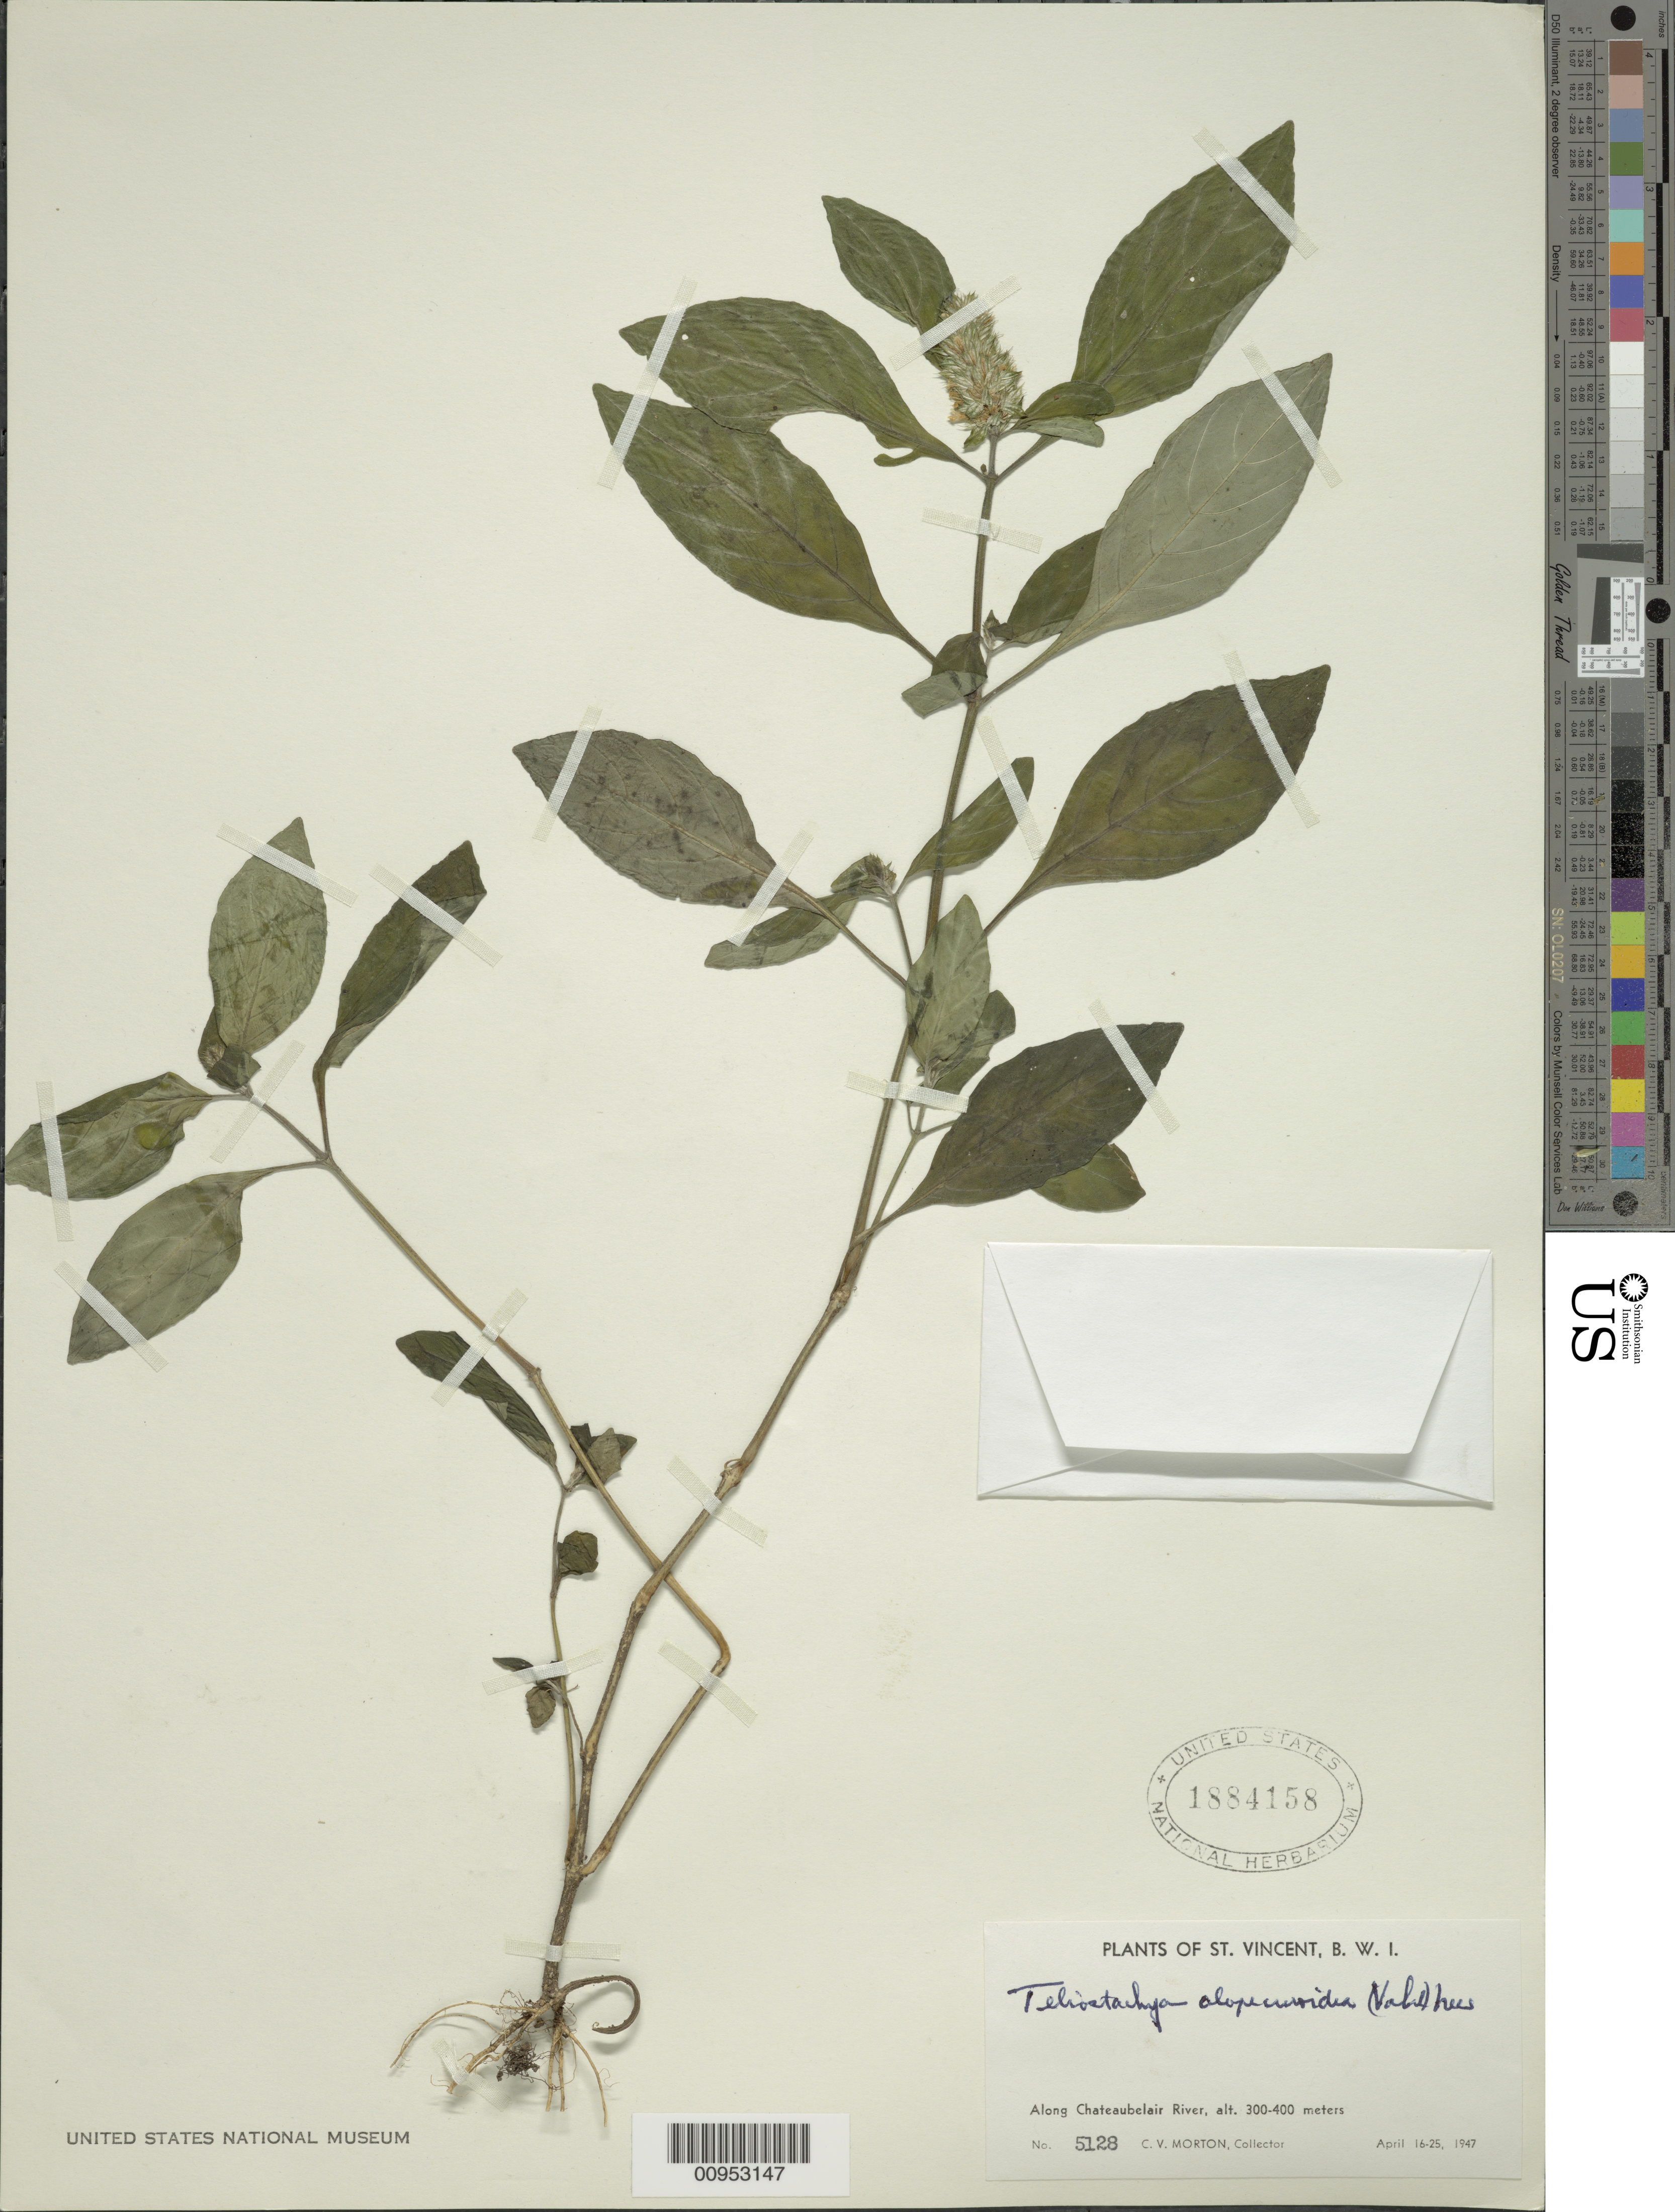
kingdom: Plantae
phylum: Tracheophyta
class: Magnoliopsida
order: Lamiales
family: Acanthaceae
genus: Teliostachya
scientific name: Teliostachya alopecuroidea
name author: (Vahl) Nees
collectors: C. V. Morton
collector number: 5128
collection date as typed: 16 Apr 1947 to 25 Apr 1947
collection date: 1947-04-16/1947-04-25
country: St. Vincent - Grenadines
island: St. Vincent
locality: Chateaubelair River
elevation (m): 300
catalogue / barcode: US 1884158